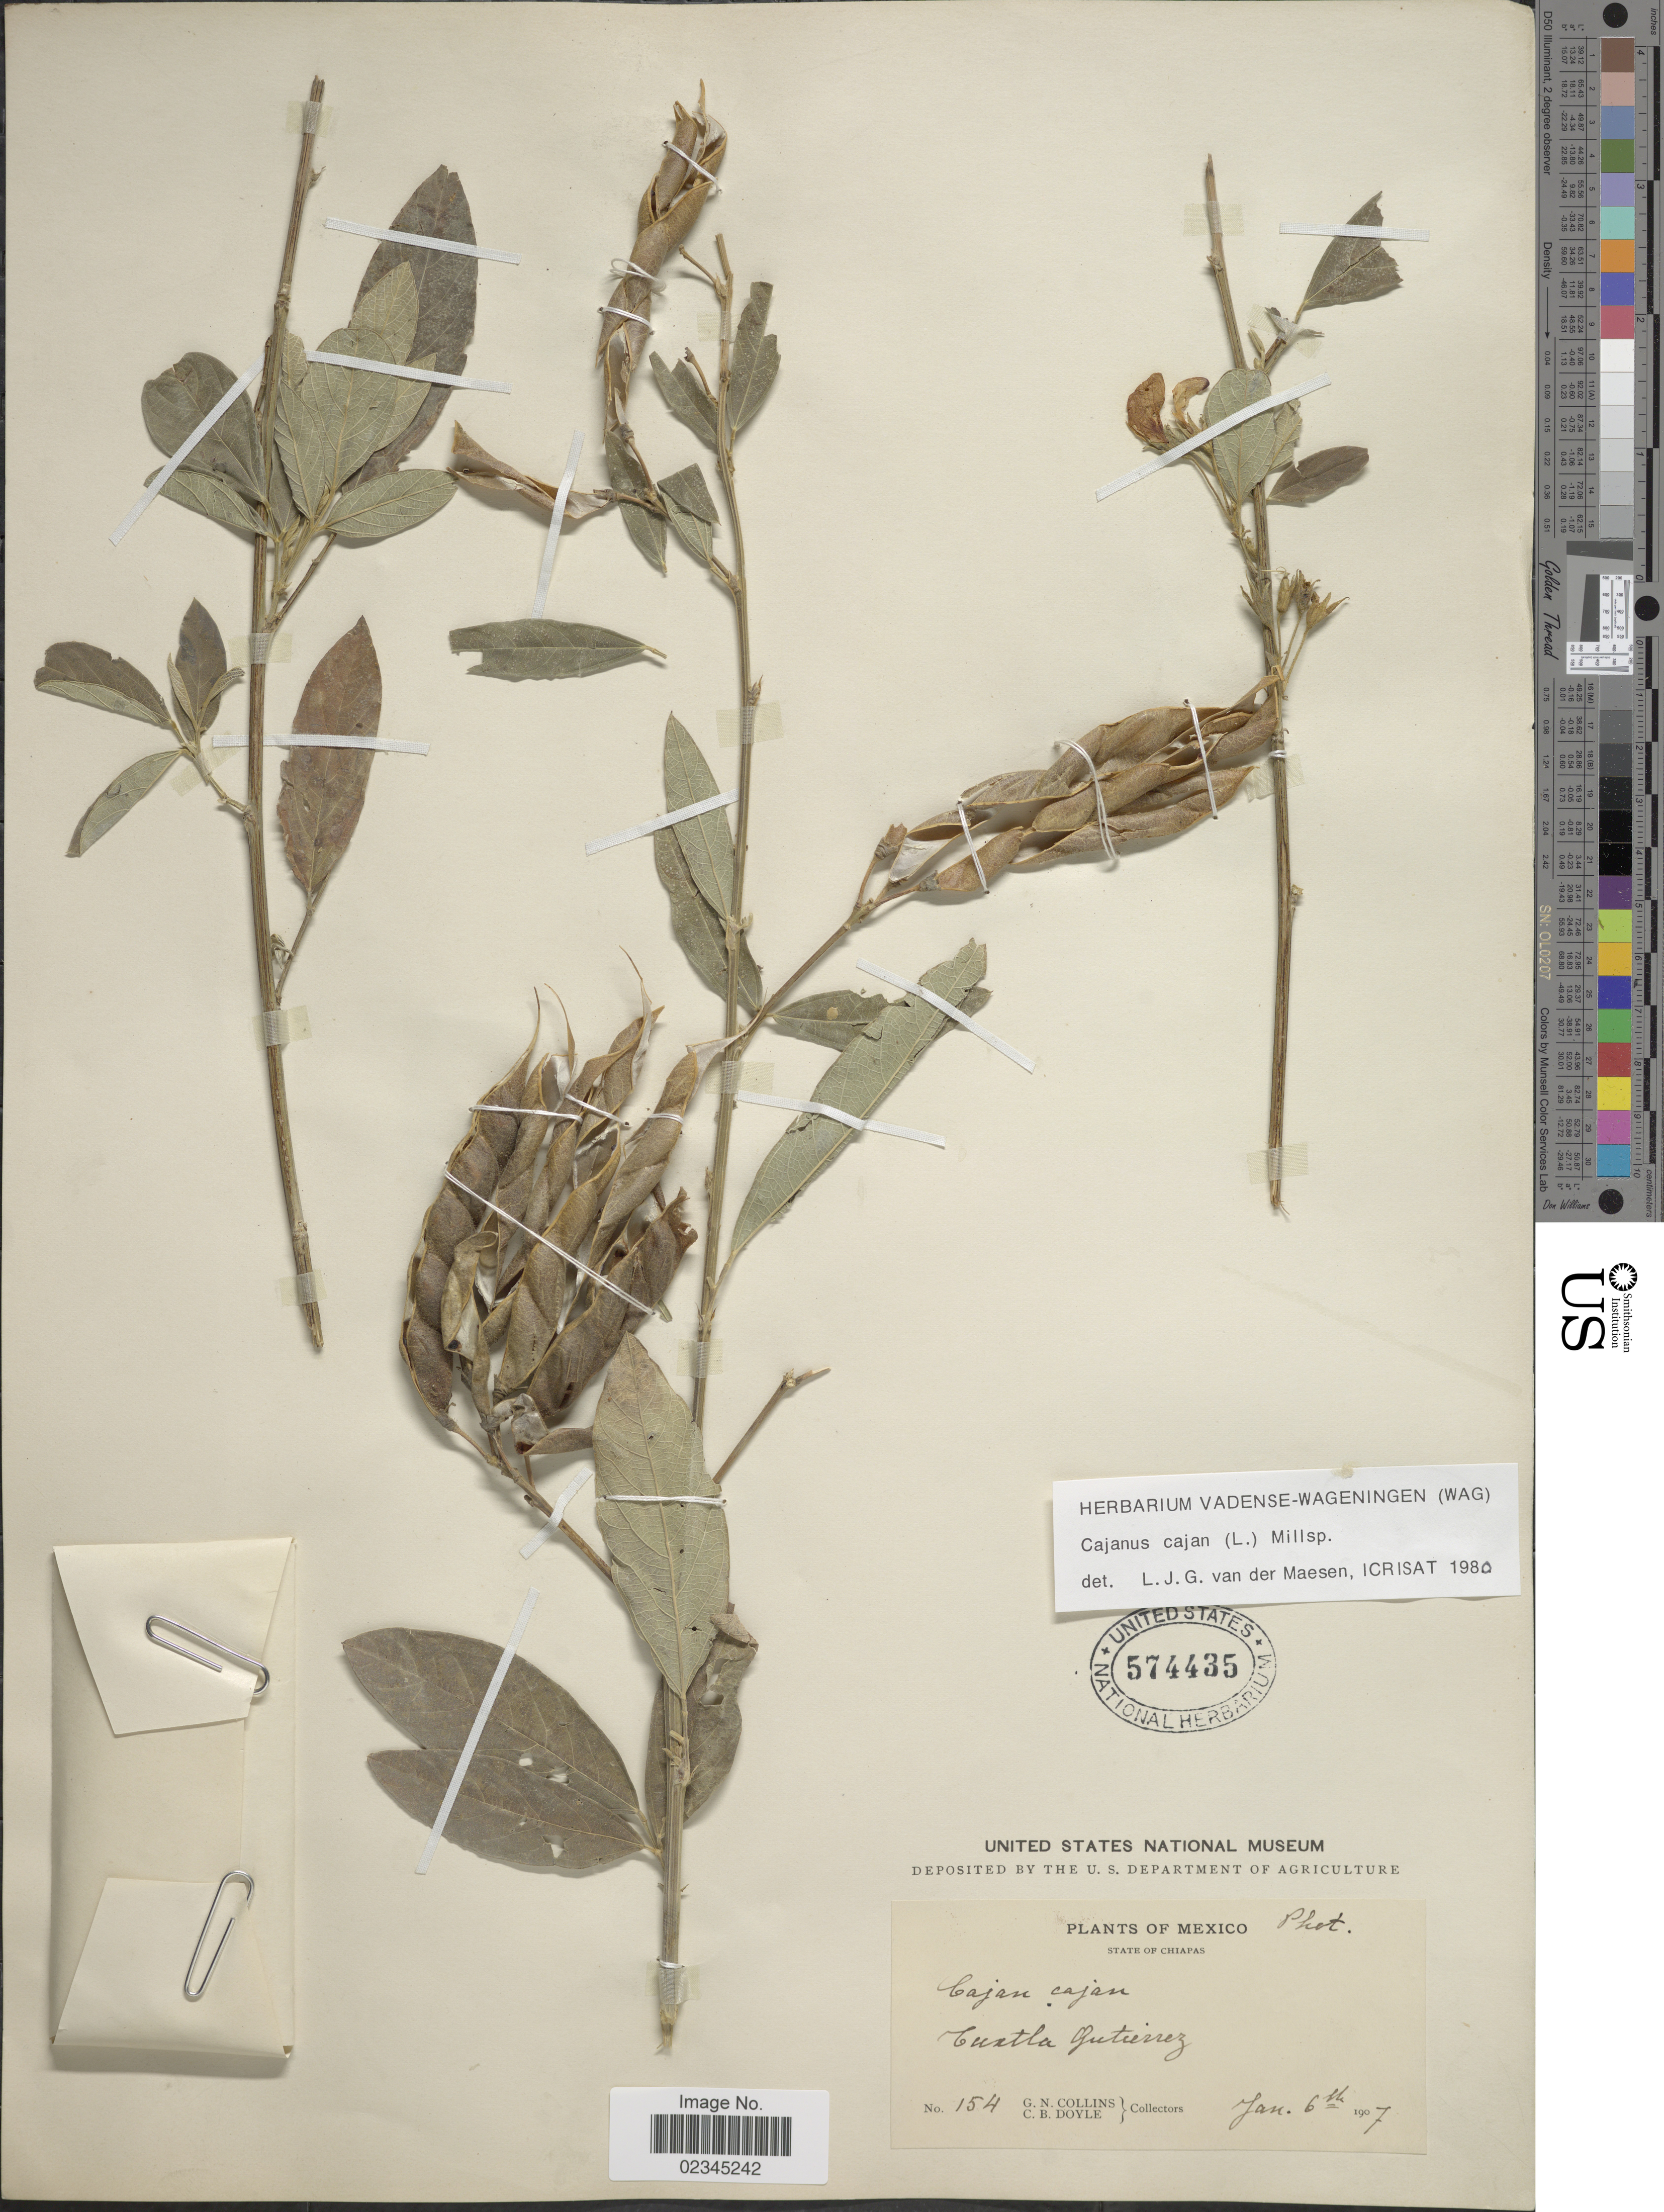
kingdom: Plantae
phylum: Tracheophyta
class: Magnoliopsida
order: Fabales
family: Fabaceae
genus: Cajanus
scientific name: Cajanus cajan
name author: (L.) Huth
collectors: G. Collins & C. Doyle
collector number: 154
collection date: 1907-01-06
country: Mexico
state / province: Chiapas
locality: Cuxtla Gutierrez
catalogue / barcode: US 574435